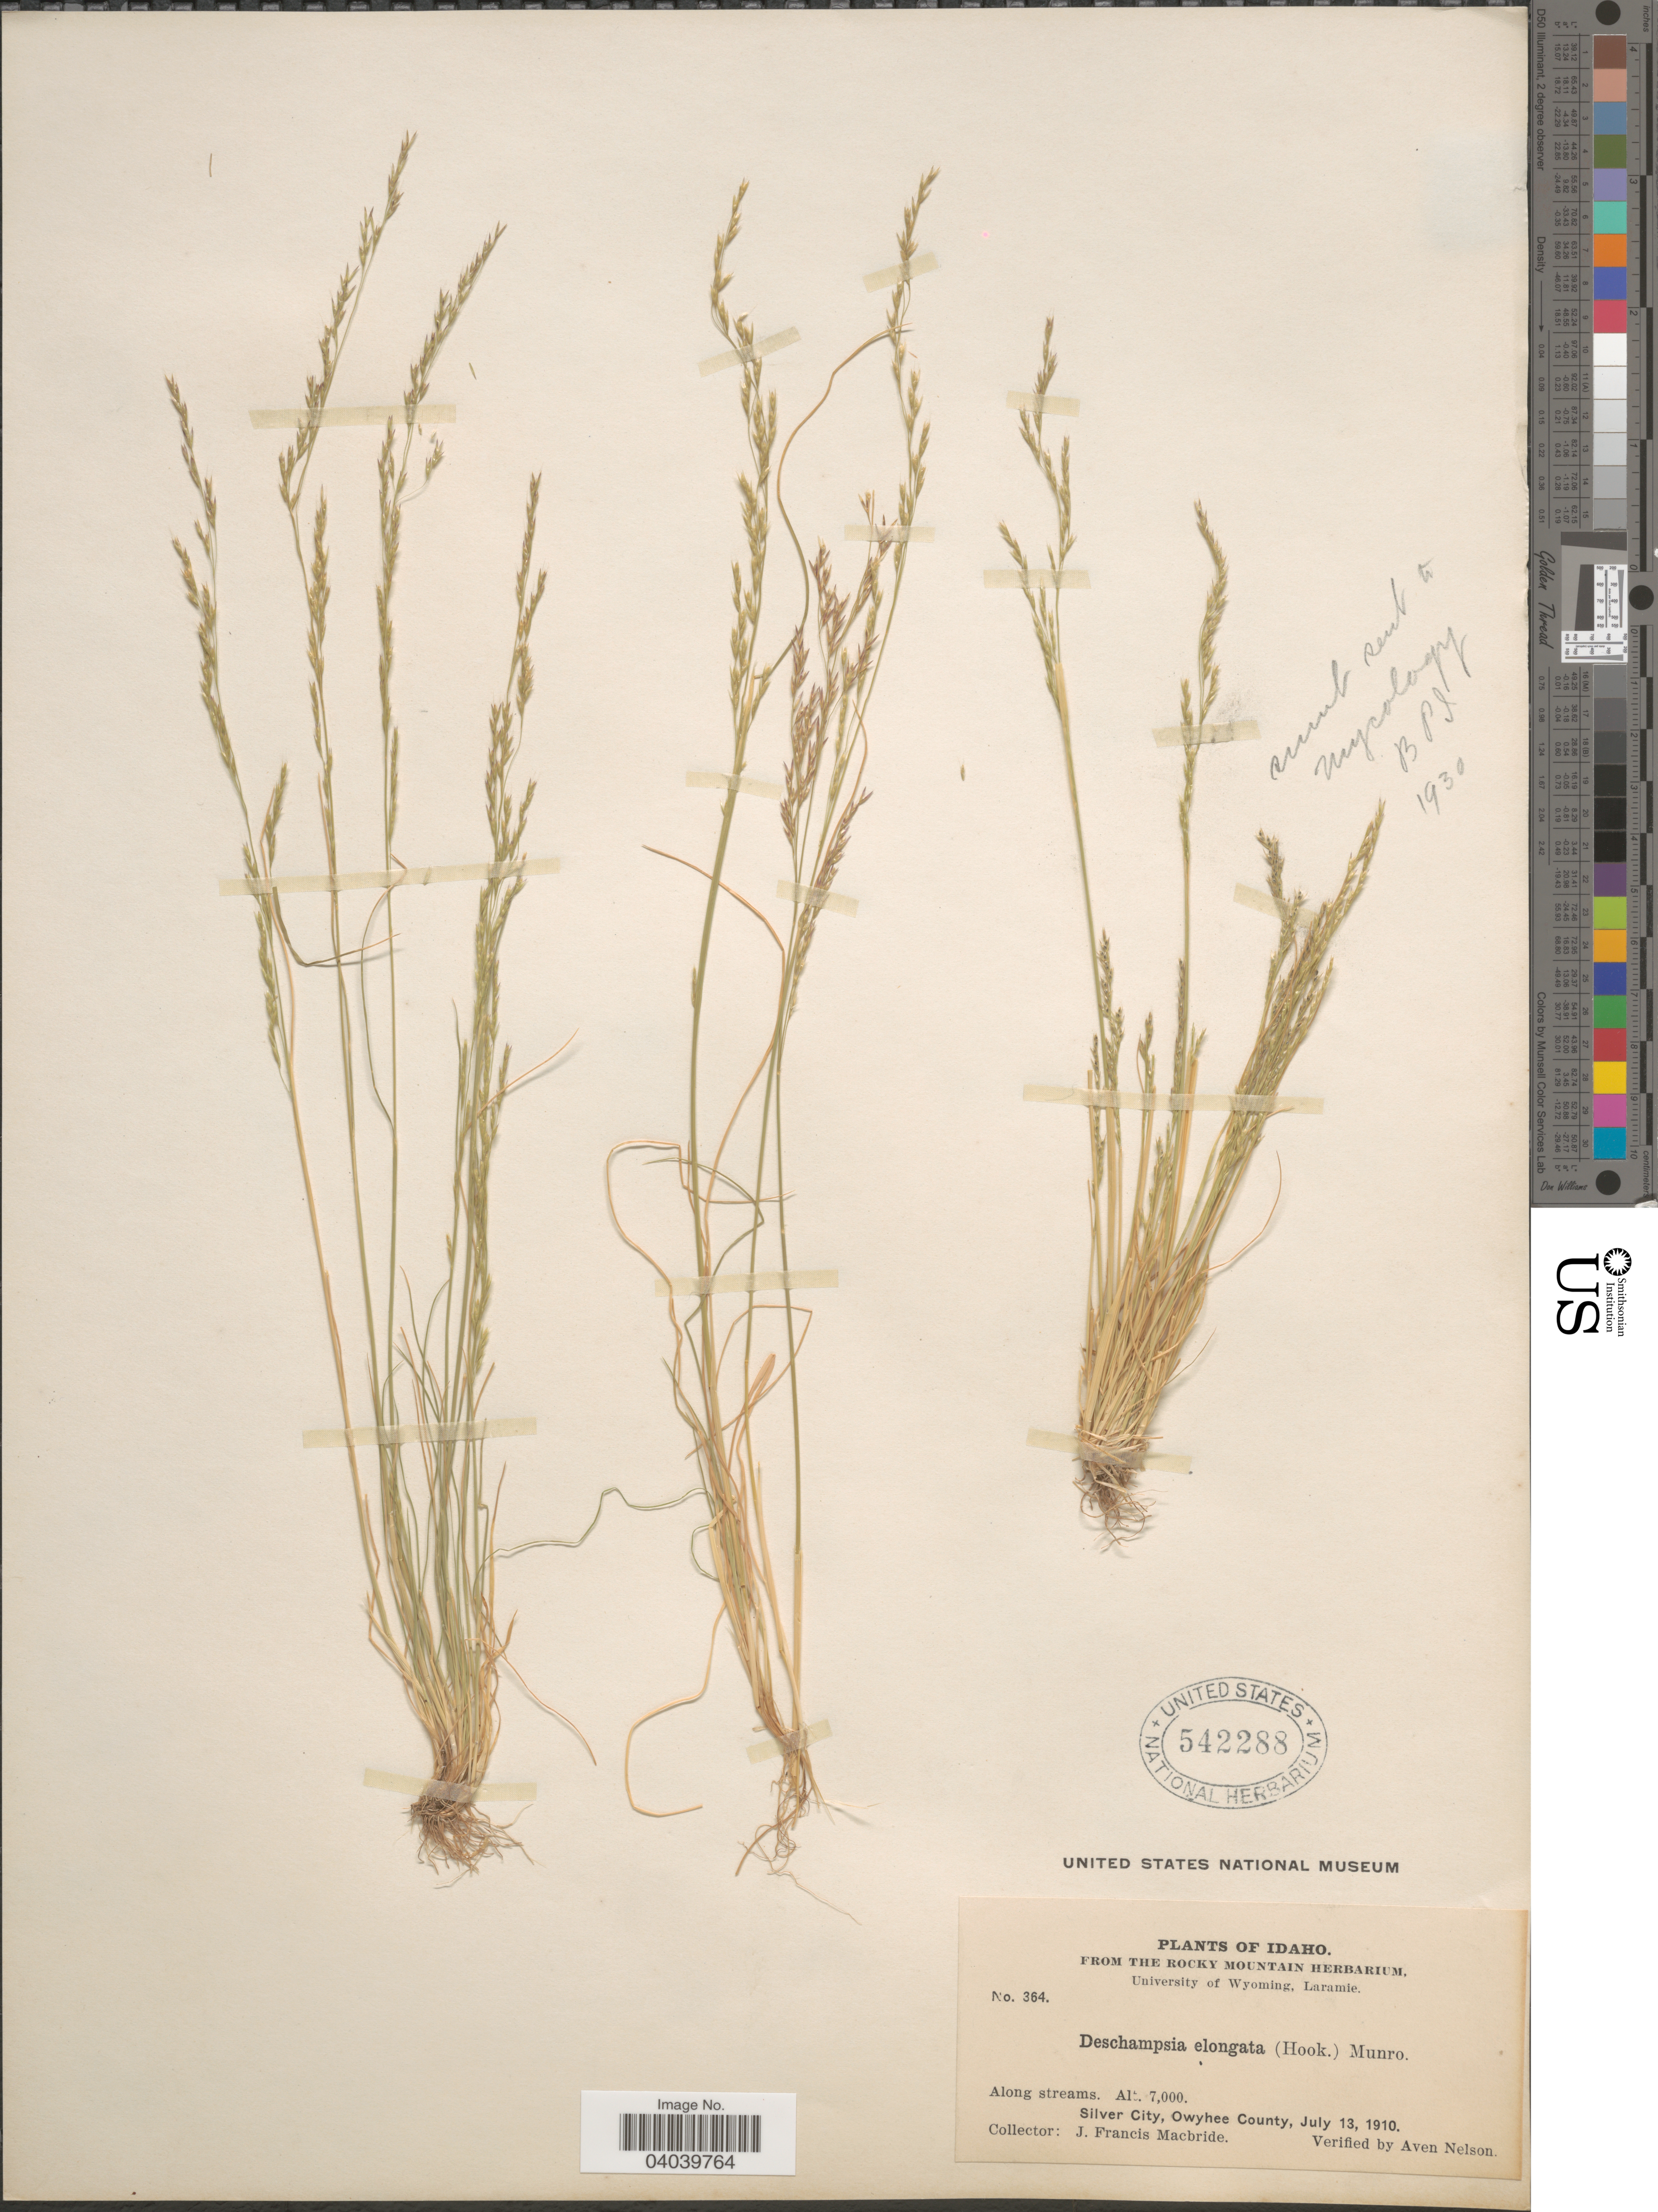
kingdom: Plantae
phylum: Tracheophyta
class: Liliopsida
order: Poales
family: Poaceae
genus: Deschampsia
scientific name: Deschampsia elongata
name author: (Hook.) Munro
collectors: J. F. Macbride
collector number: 364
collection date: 1910-07-13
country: United States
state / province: Idaho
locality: Silver City, Owyhee County.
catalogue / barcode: US 542288